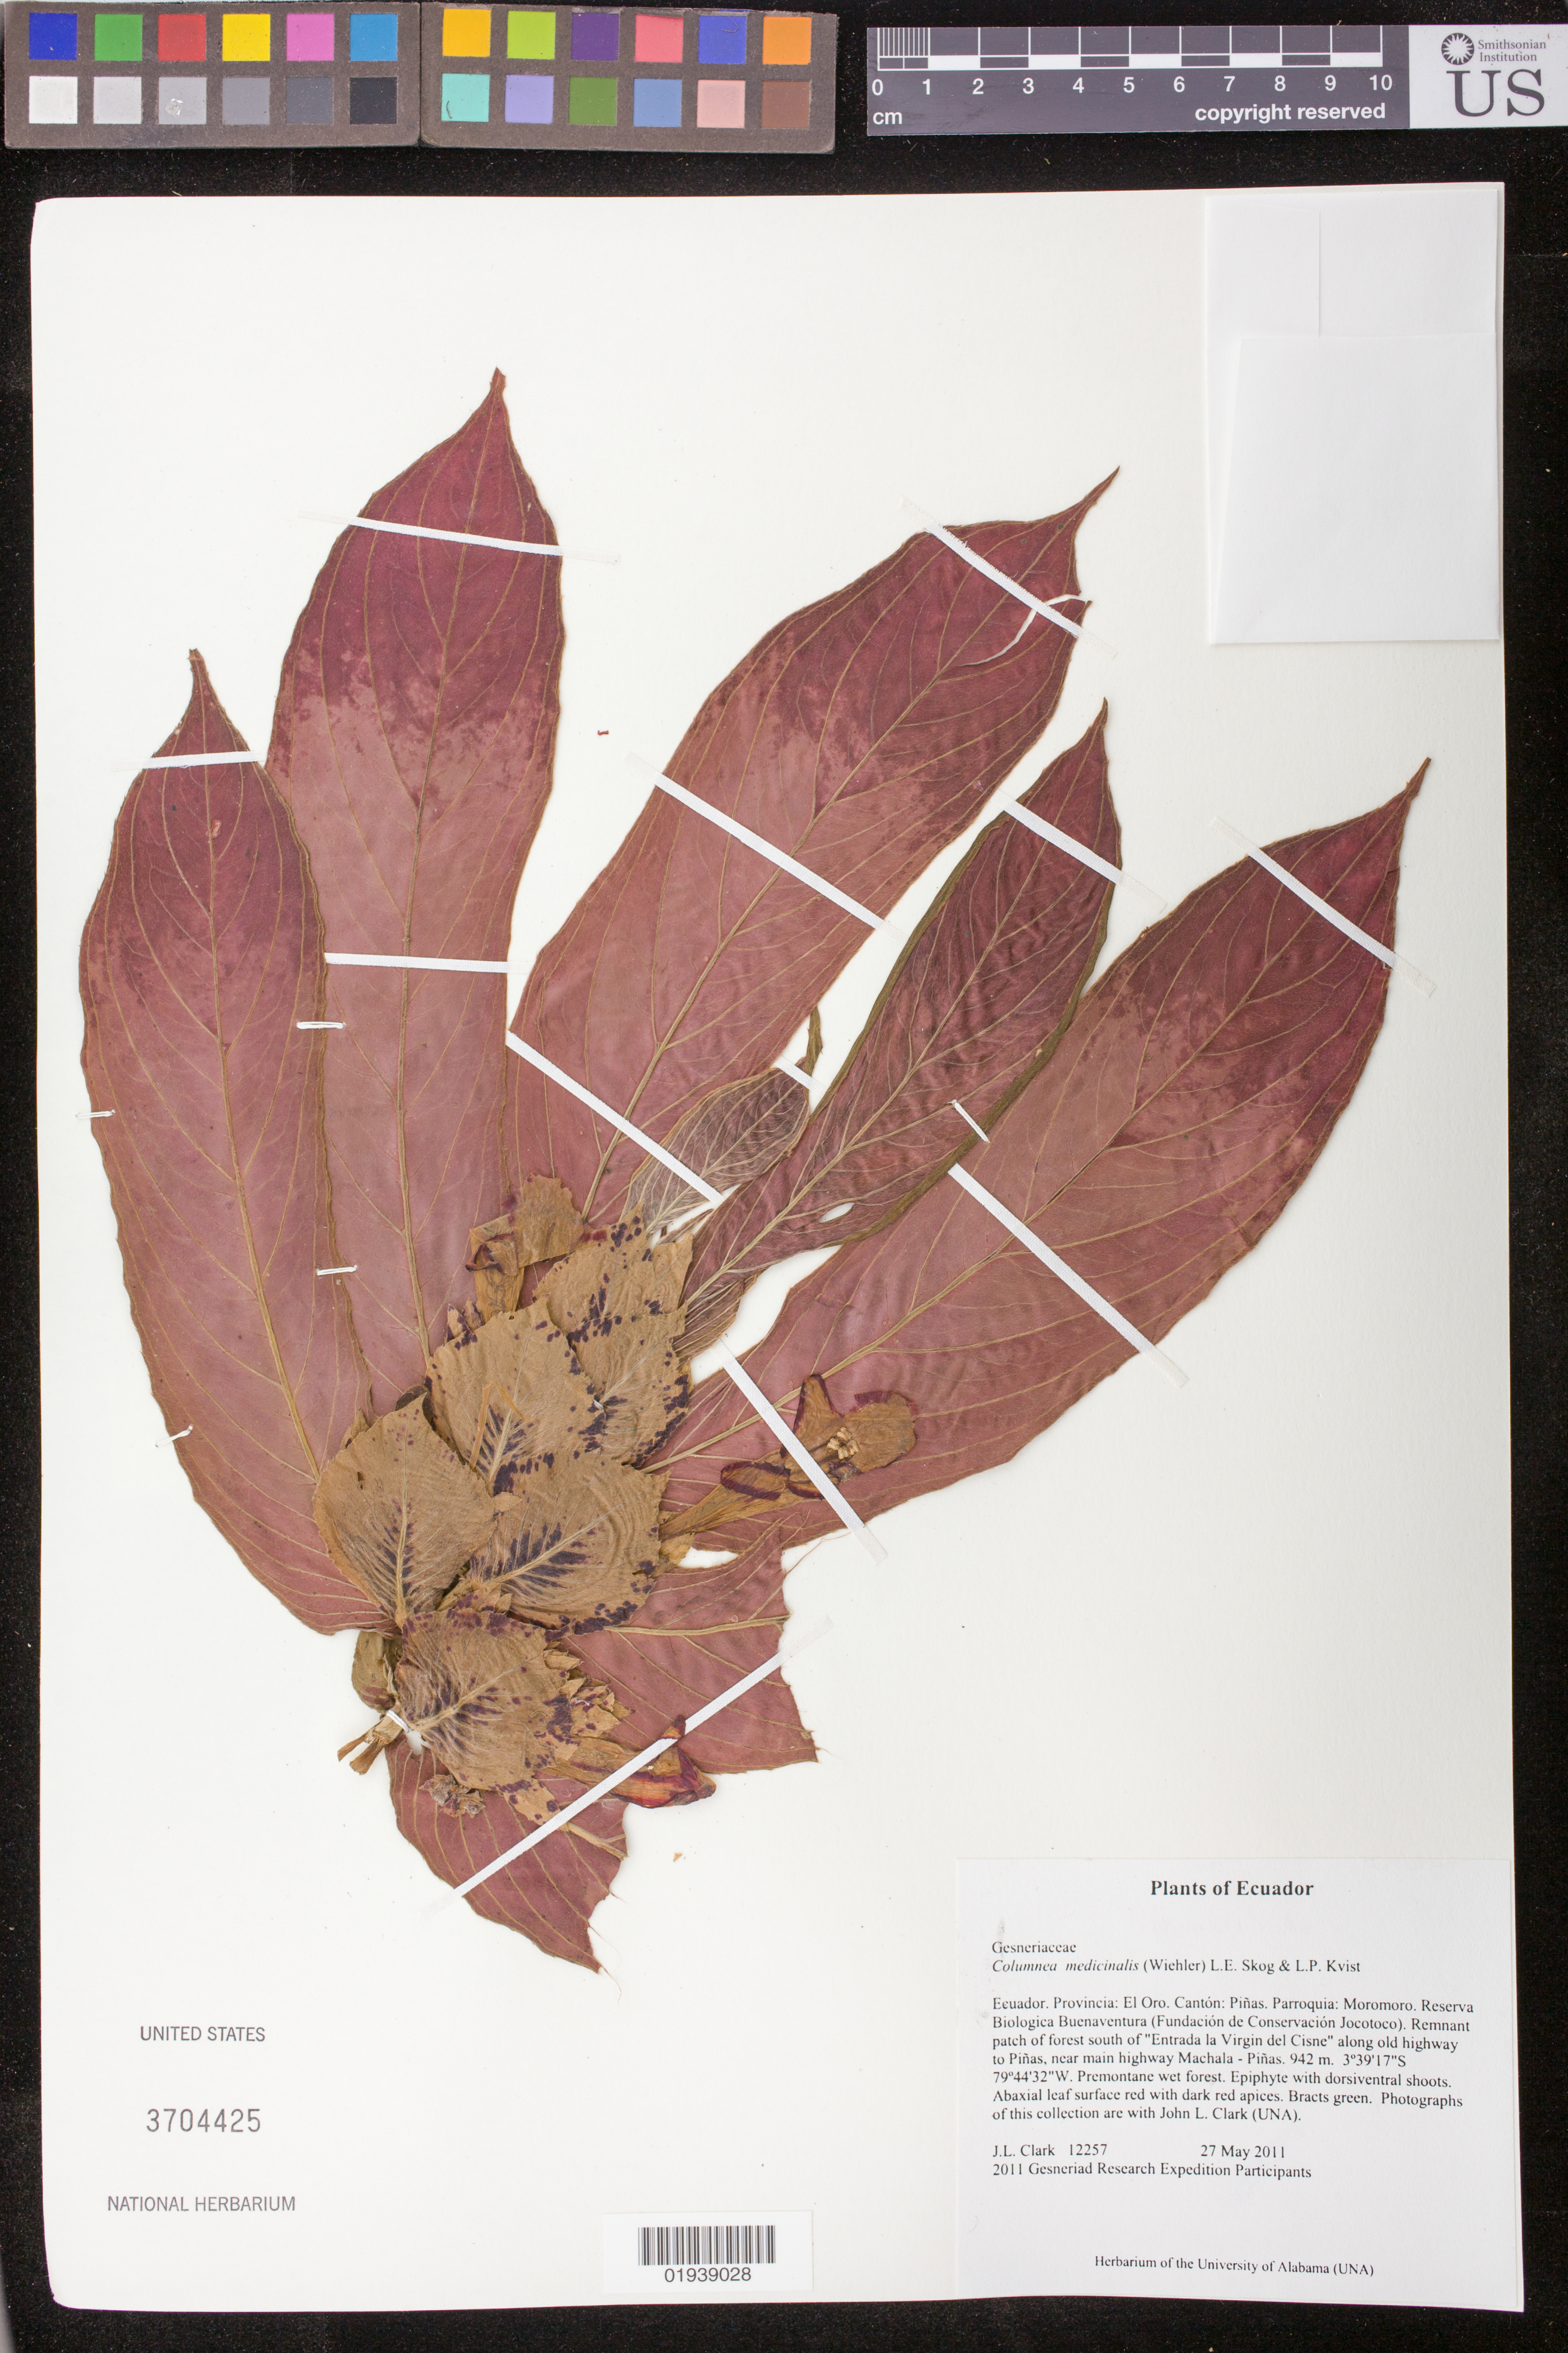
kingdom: Plantae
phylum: Tracheophyta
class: Magnoliopsida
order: Lamiales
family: Gesneriaceae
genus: Columnea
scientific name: Columnea medicinalis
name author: (Wiehler) L.E. Skog & L.P. Kvist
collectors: J. L. Clark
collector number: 12257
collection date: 2011-05-27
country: Ecuador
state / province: El Oro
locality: Cantón: Piñas. Parroquia: Moromoro. reserva Biologica Buenaventura (Fundación de Conservación Jocotoco). Remnant patch forest south of "Entrada la Virgin del Cisne"along old highway to Piñas, near main highway Machala-Piñas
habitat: Premontane wet forest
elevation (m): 942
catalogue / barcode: US 3704425